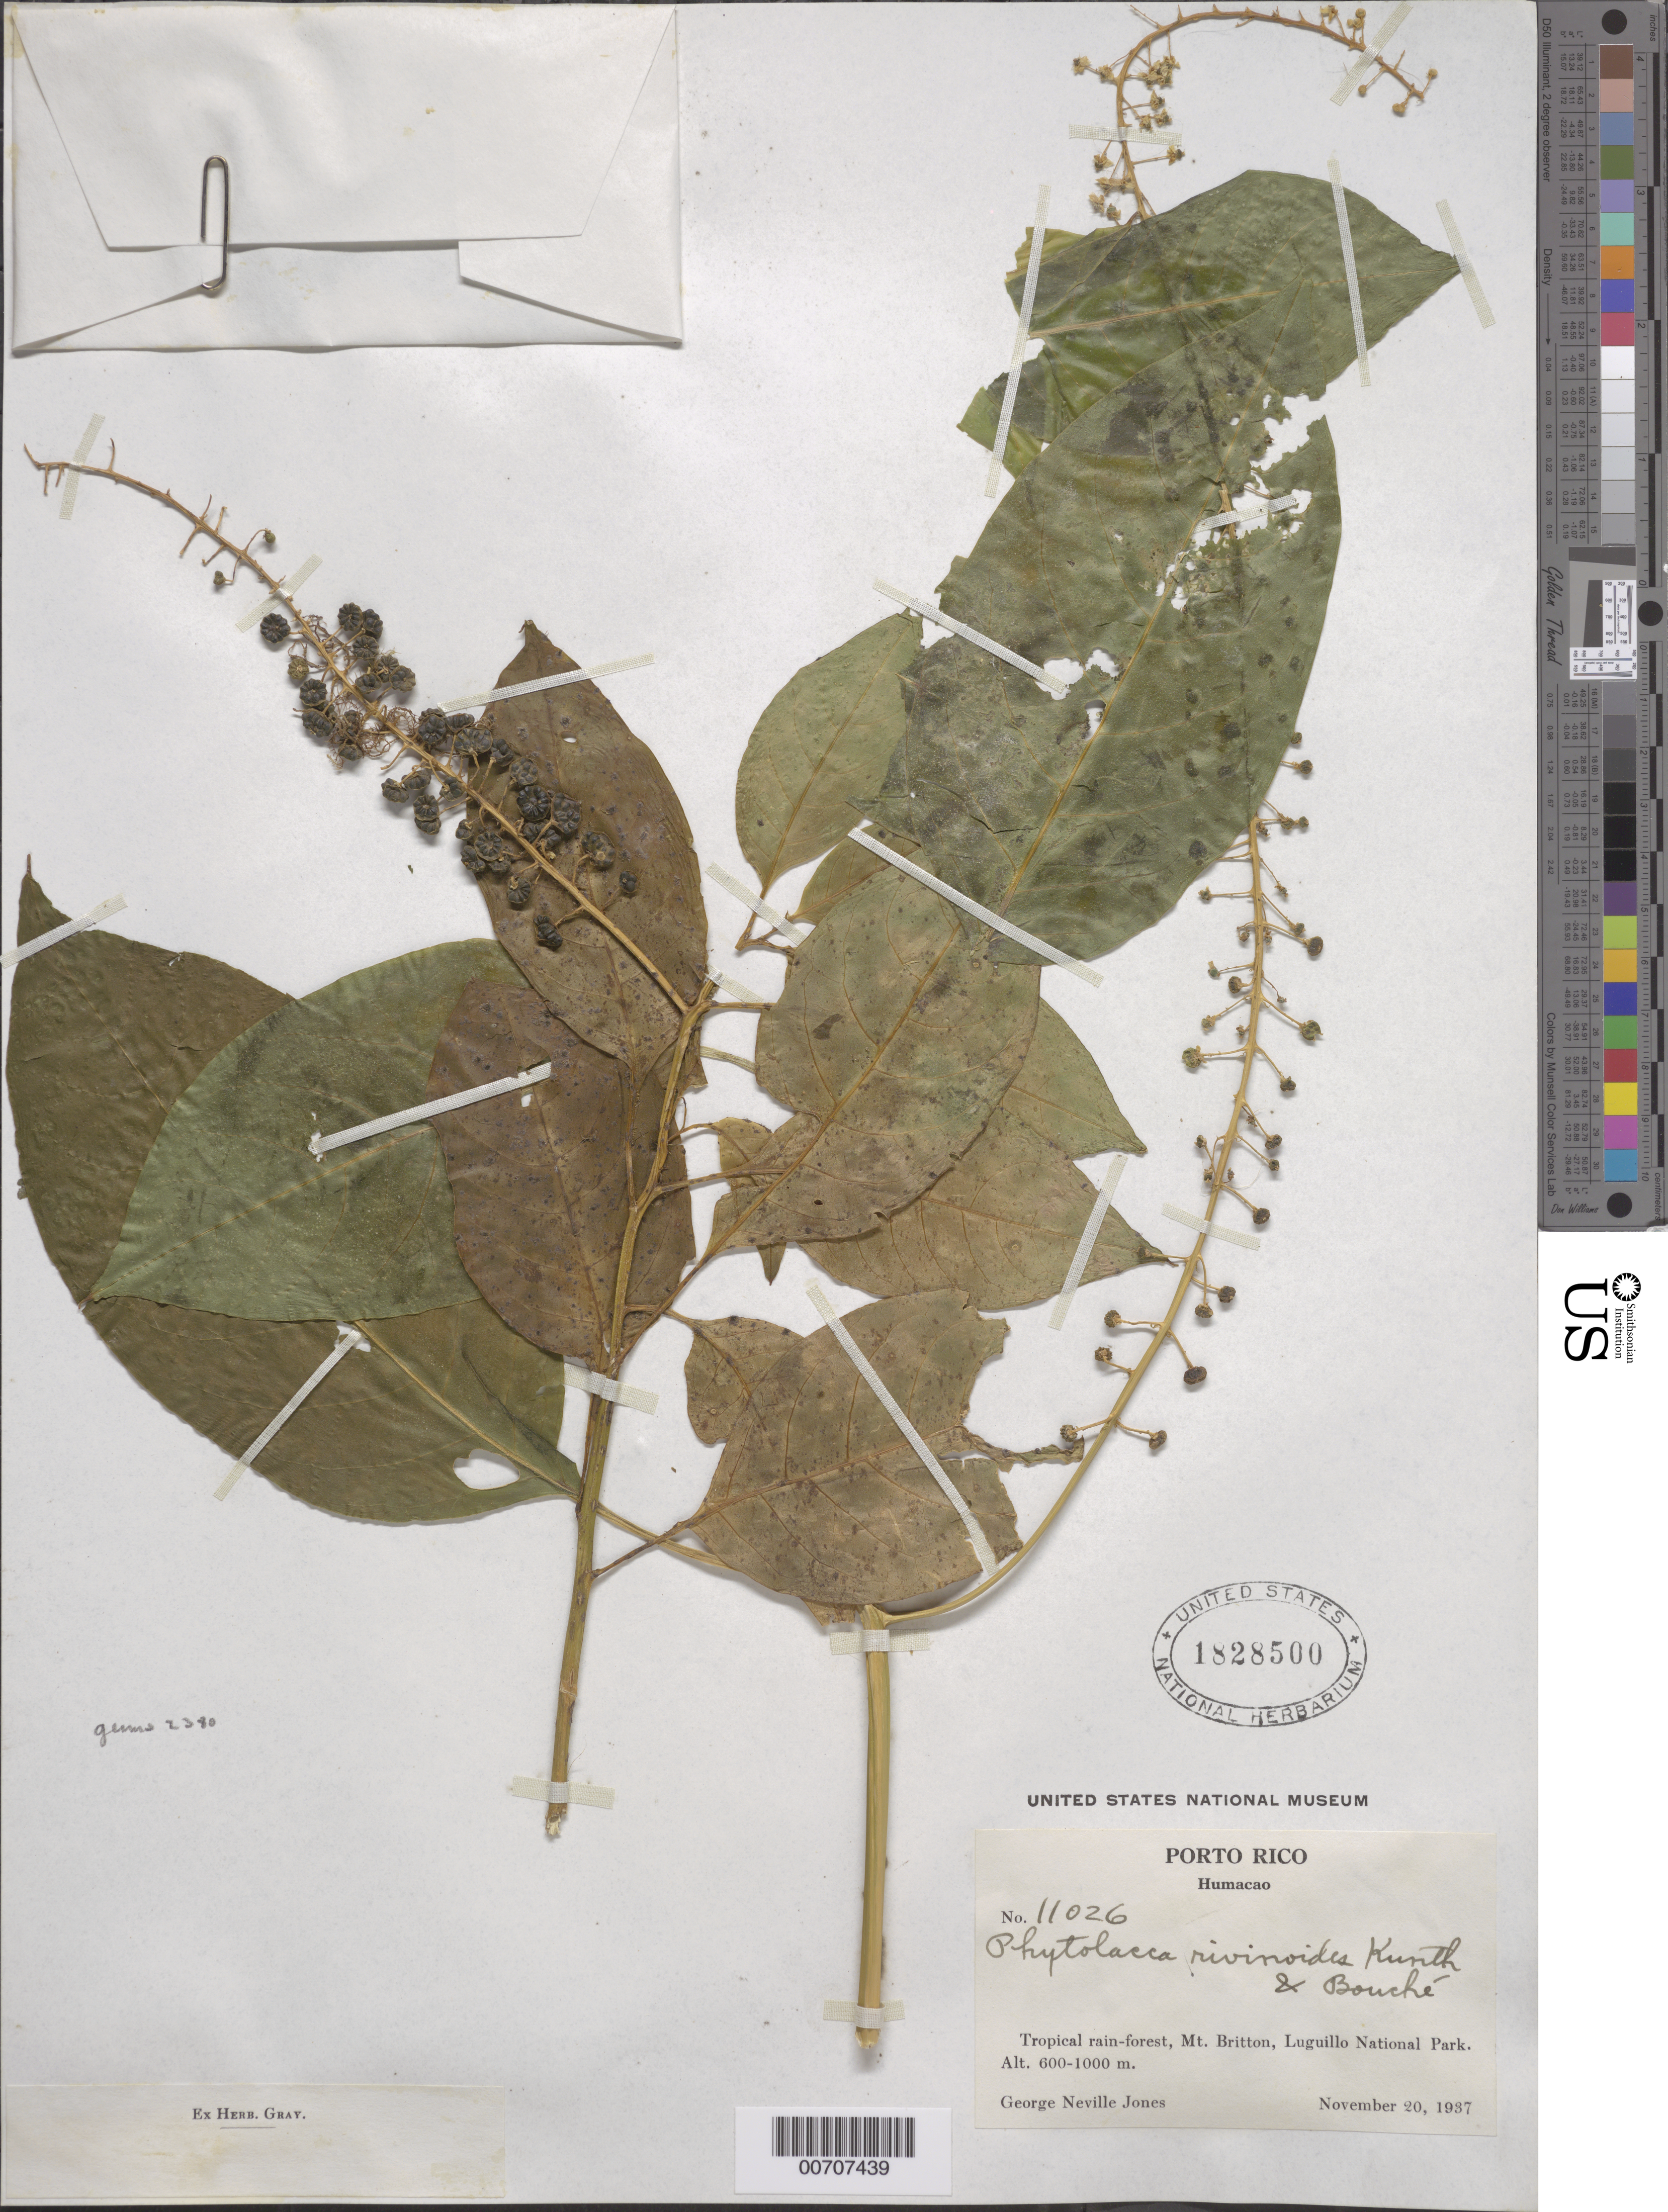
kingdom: Plantae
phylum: Tracheophyta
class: Magnoliopsida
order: Caryophyllales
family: Phytolaccaceae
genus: Phytolacca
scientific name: Phytolacca rivinoides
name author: Kunth & C.D. Bouché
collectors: G. N. Jones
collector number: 11026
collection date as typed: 20 Nov 1937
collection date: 1937-11-20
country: Puerto Rico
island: Greater Antilles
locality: Humacao, Mt. Britton, Luguillo Natl. Park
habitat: Tropical rain forest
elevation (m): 600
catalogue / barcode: US 1828500